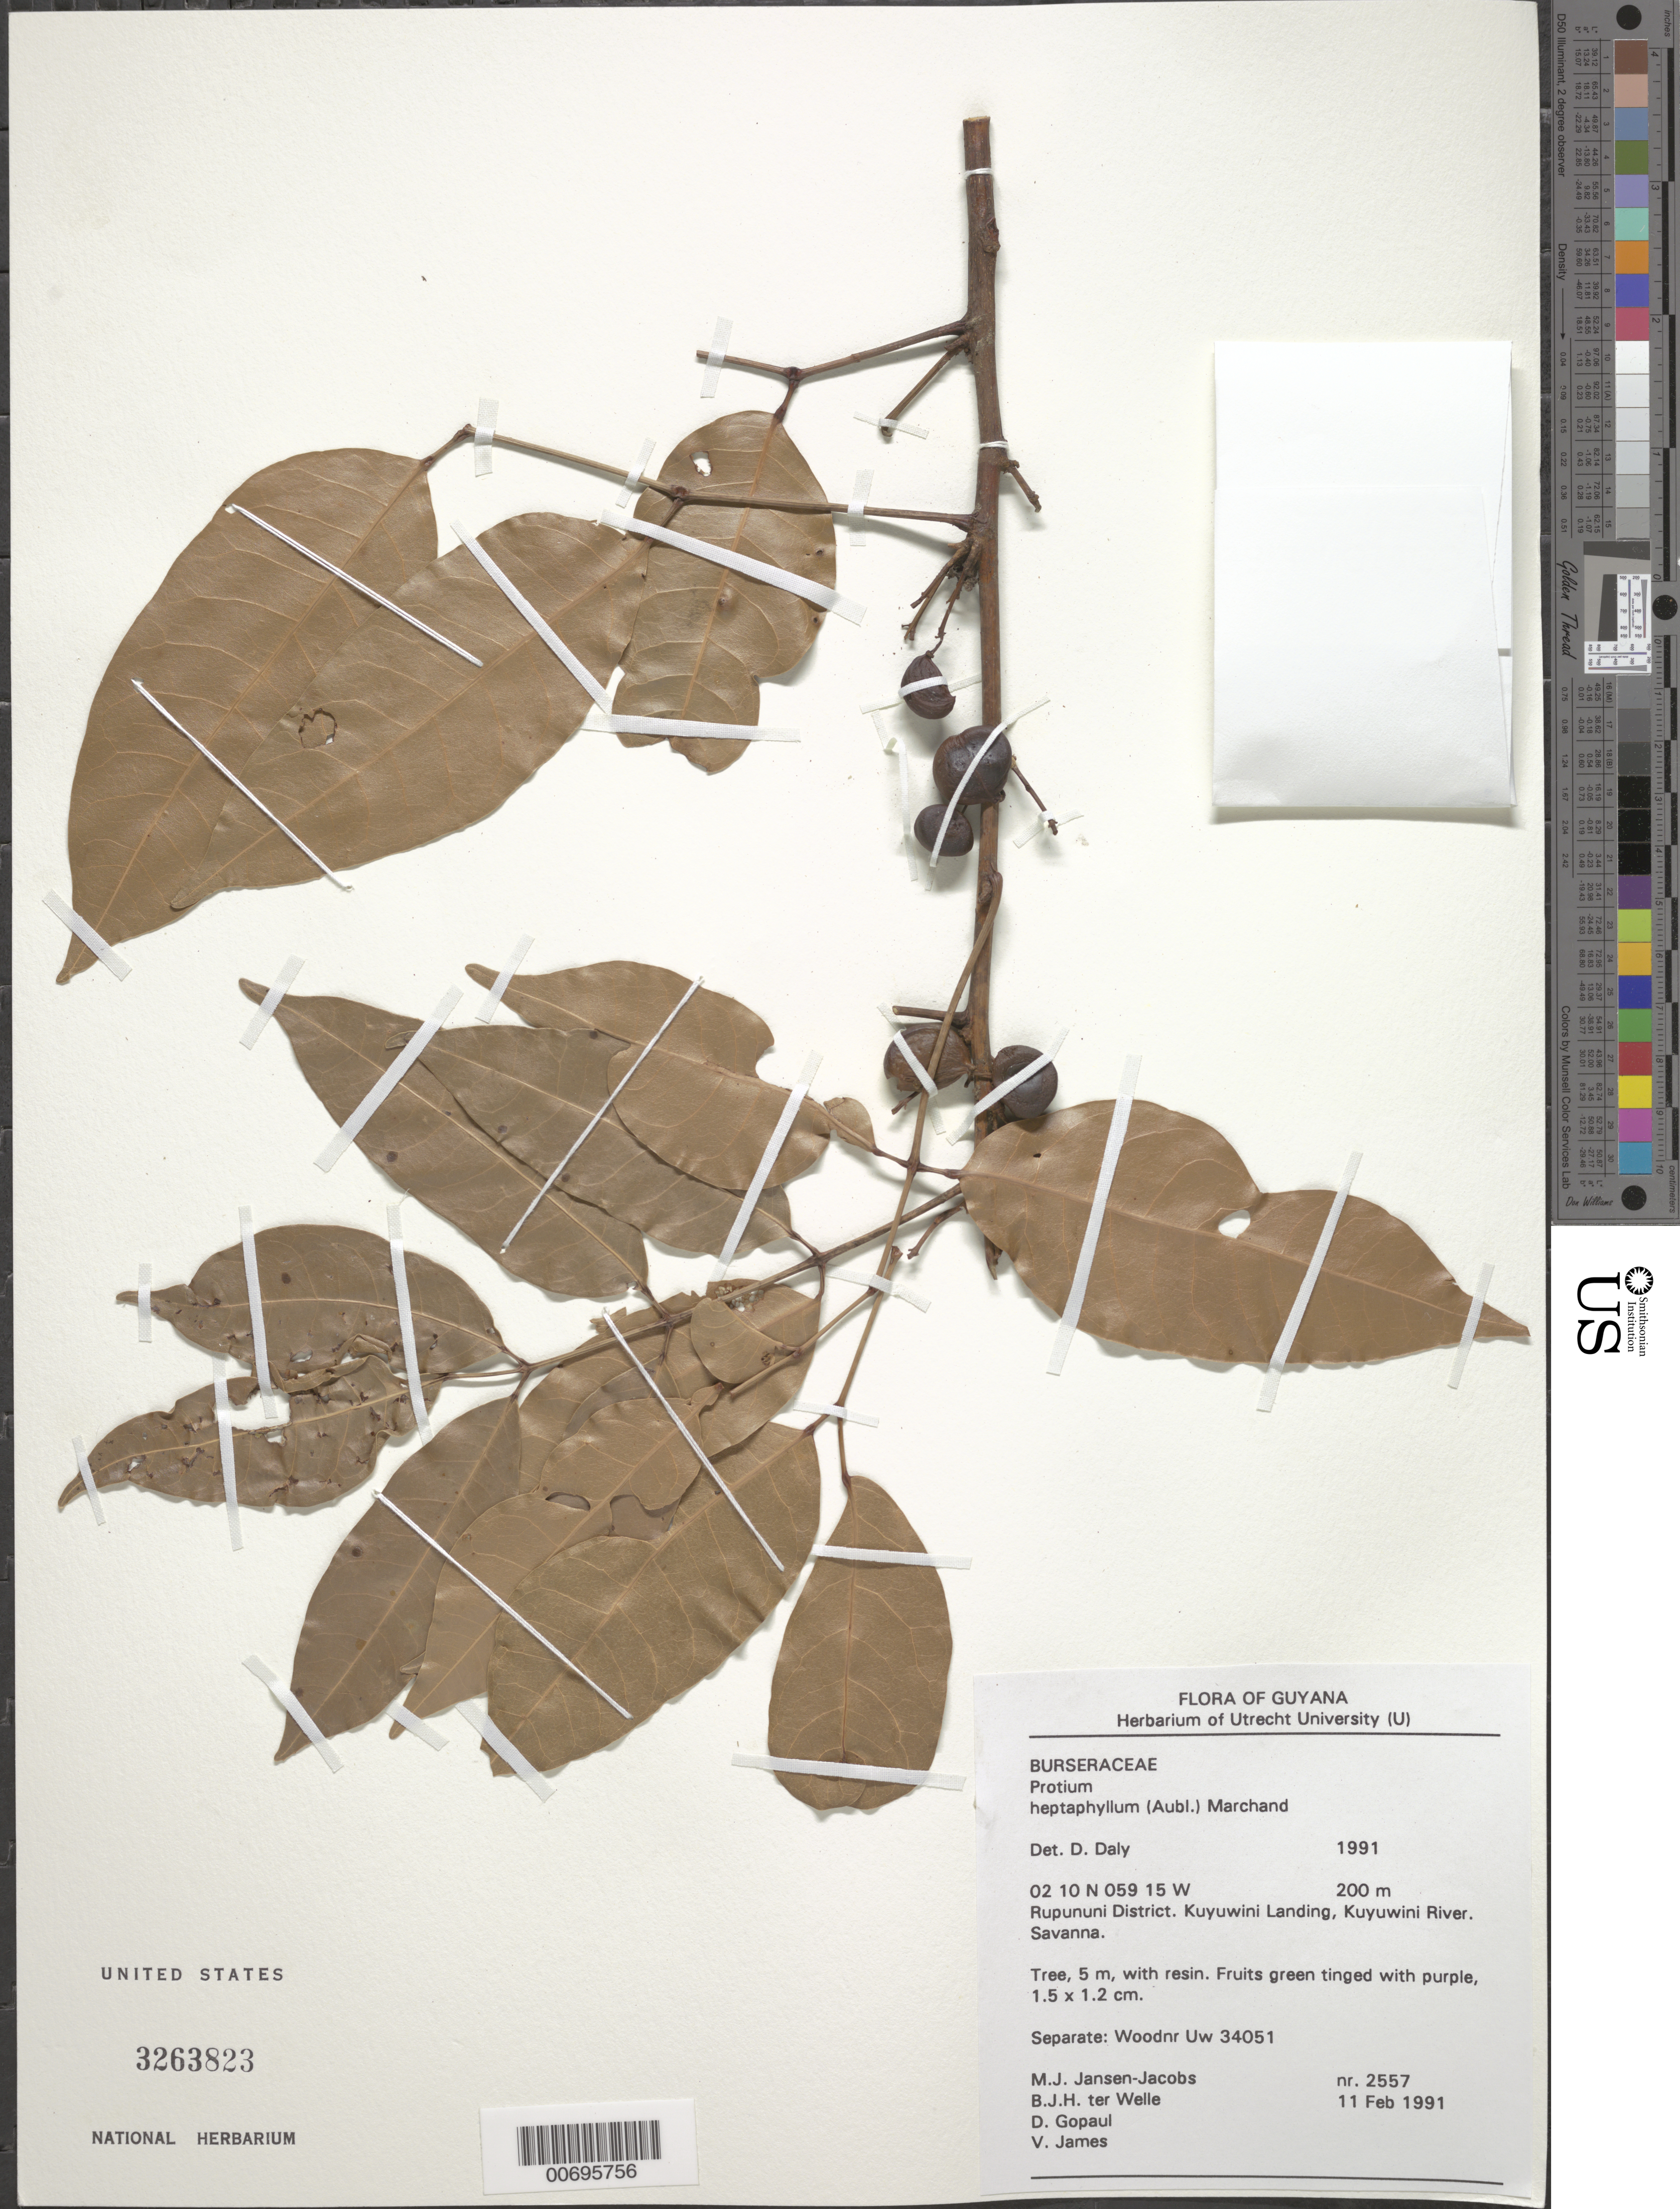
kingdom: Plantae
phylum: Tracheophyta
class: Magnoliopsida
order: Sapindales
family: Burseraceae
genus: Protium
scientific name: Protium heptaphyllum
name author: (Aubl.) Marchand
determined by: Daly, D. C.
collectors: M. J. Jansen-Jacobs, B. Welle, D. Gopaul & V. James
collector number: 2557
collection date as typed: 11-Feb-91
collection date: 1991-02-11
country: Guyana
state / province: U. Takutu-U. Essequibo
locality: Kuyuwini Landing, Kuyuwini River, Rupununi District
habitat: Savanna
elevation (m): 200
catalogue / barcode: US 3263823